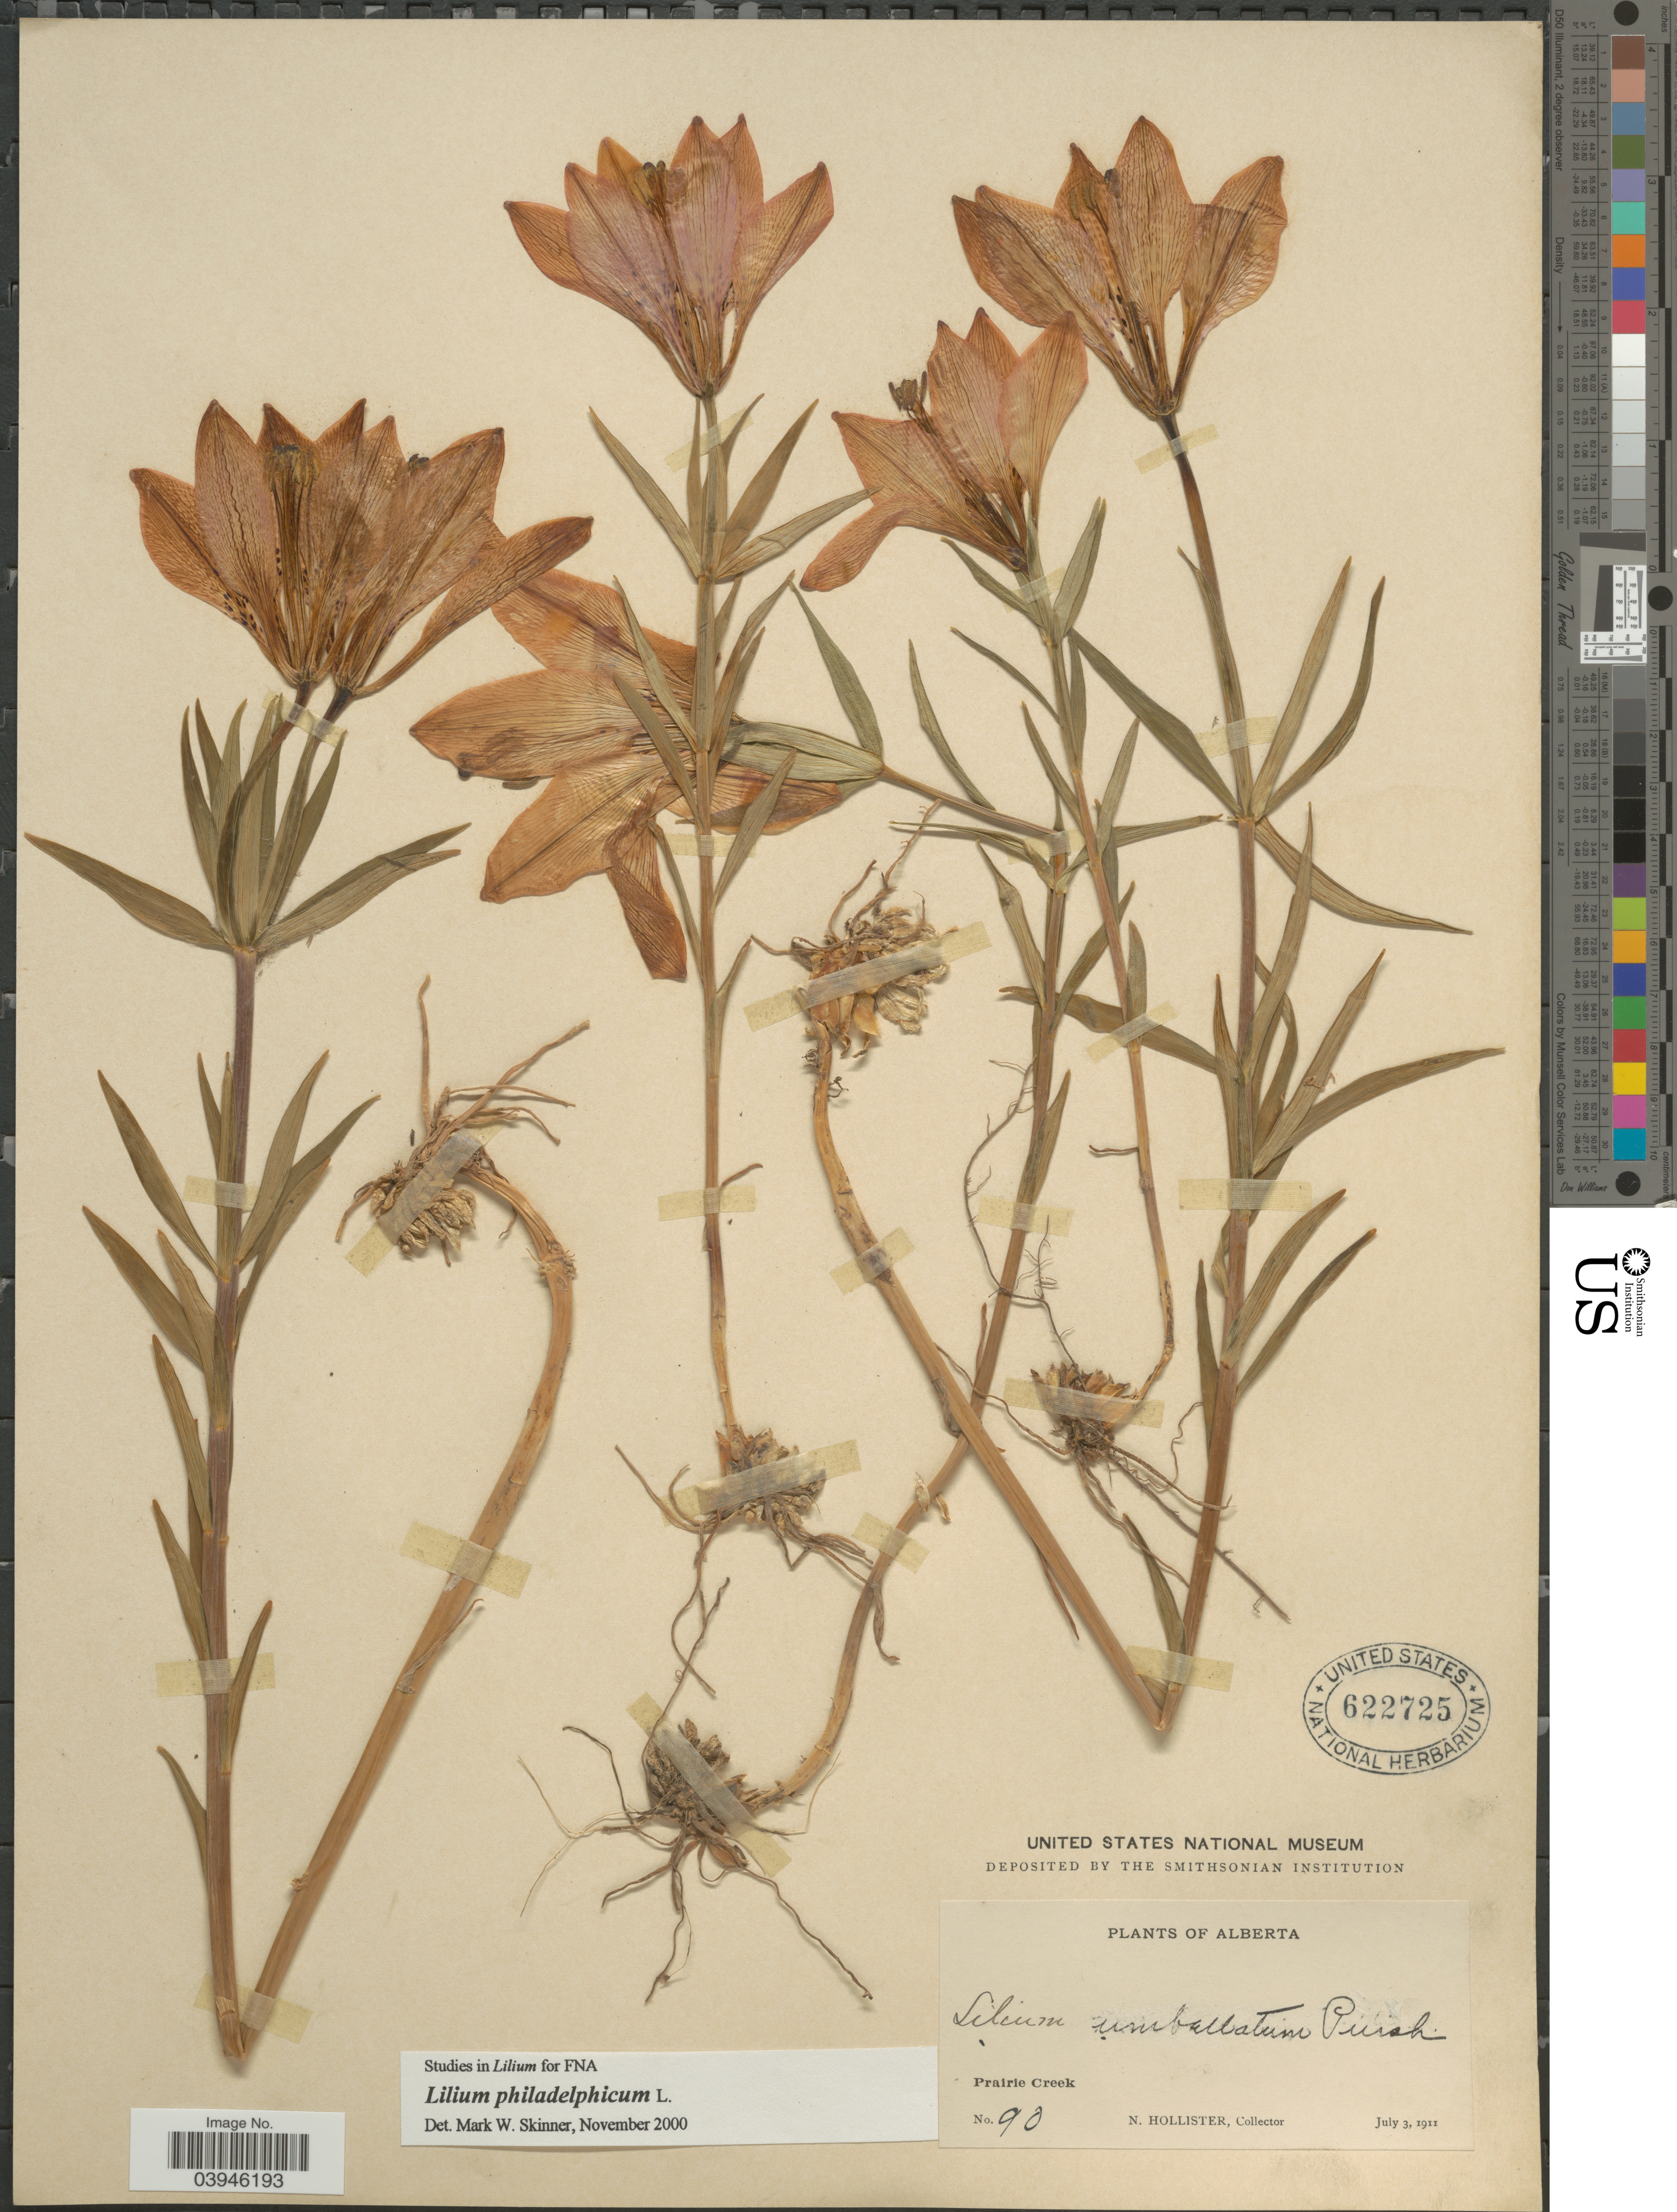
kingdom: Plantae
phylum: Tracheophyta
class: Liliopsida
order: Liliales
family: Liliaceae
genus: Lilium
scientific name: Lilium philadelphicum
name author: L.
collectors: N. Hollister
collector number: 90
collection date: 1911-07-03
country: Canada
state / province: Alberta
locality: Prairie Creek.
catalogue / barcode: US 622725